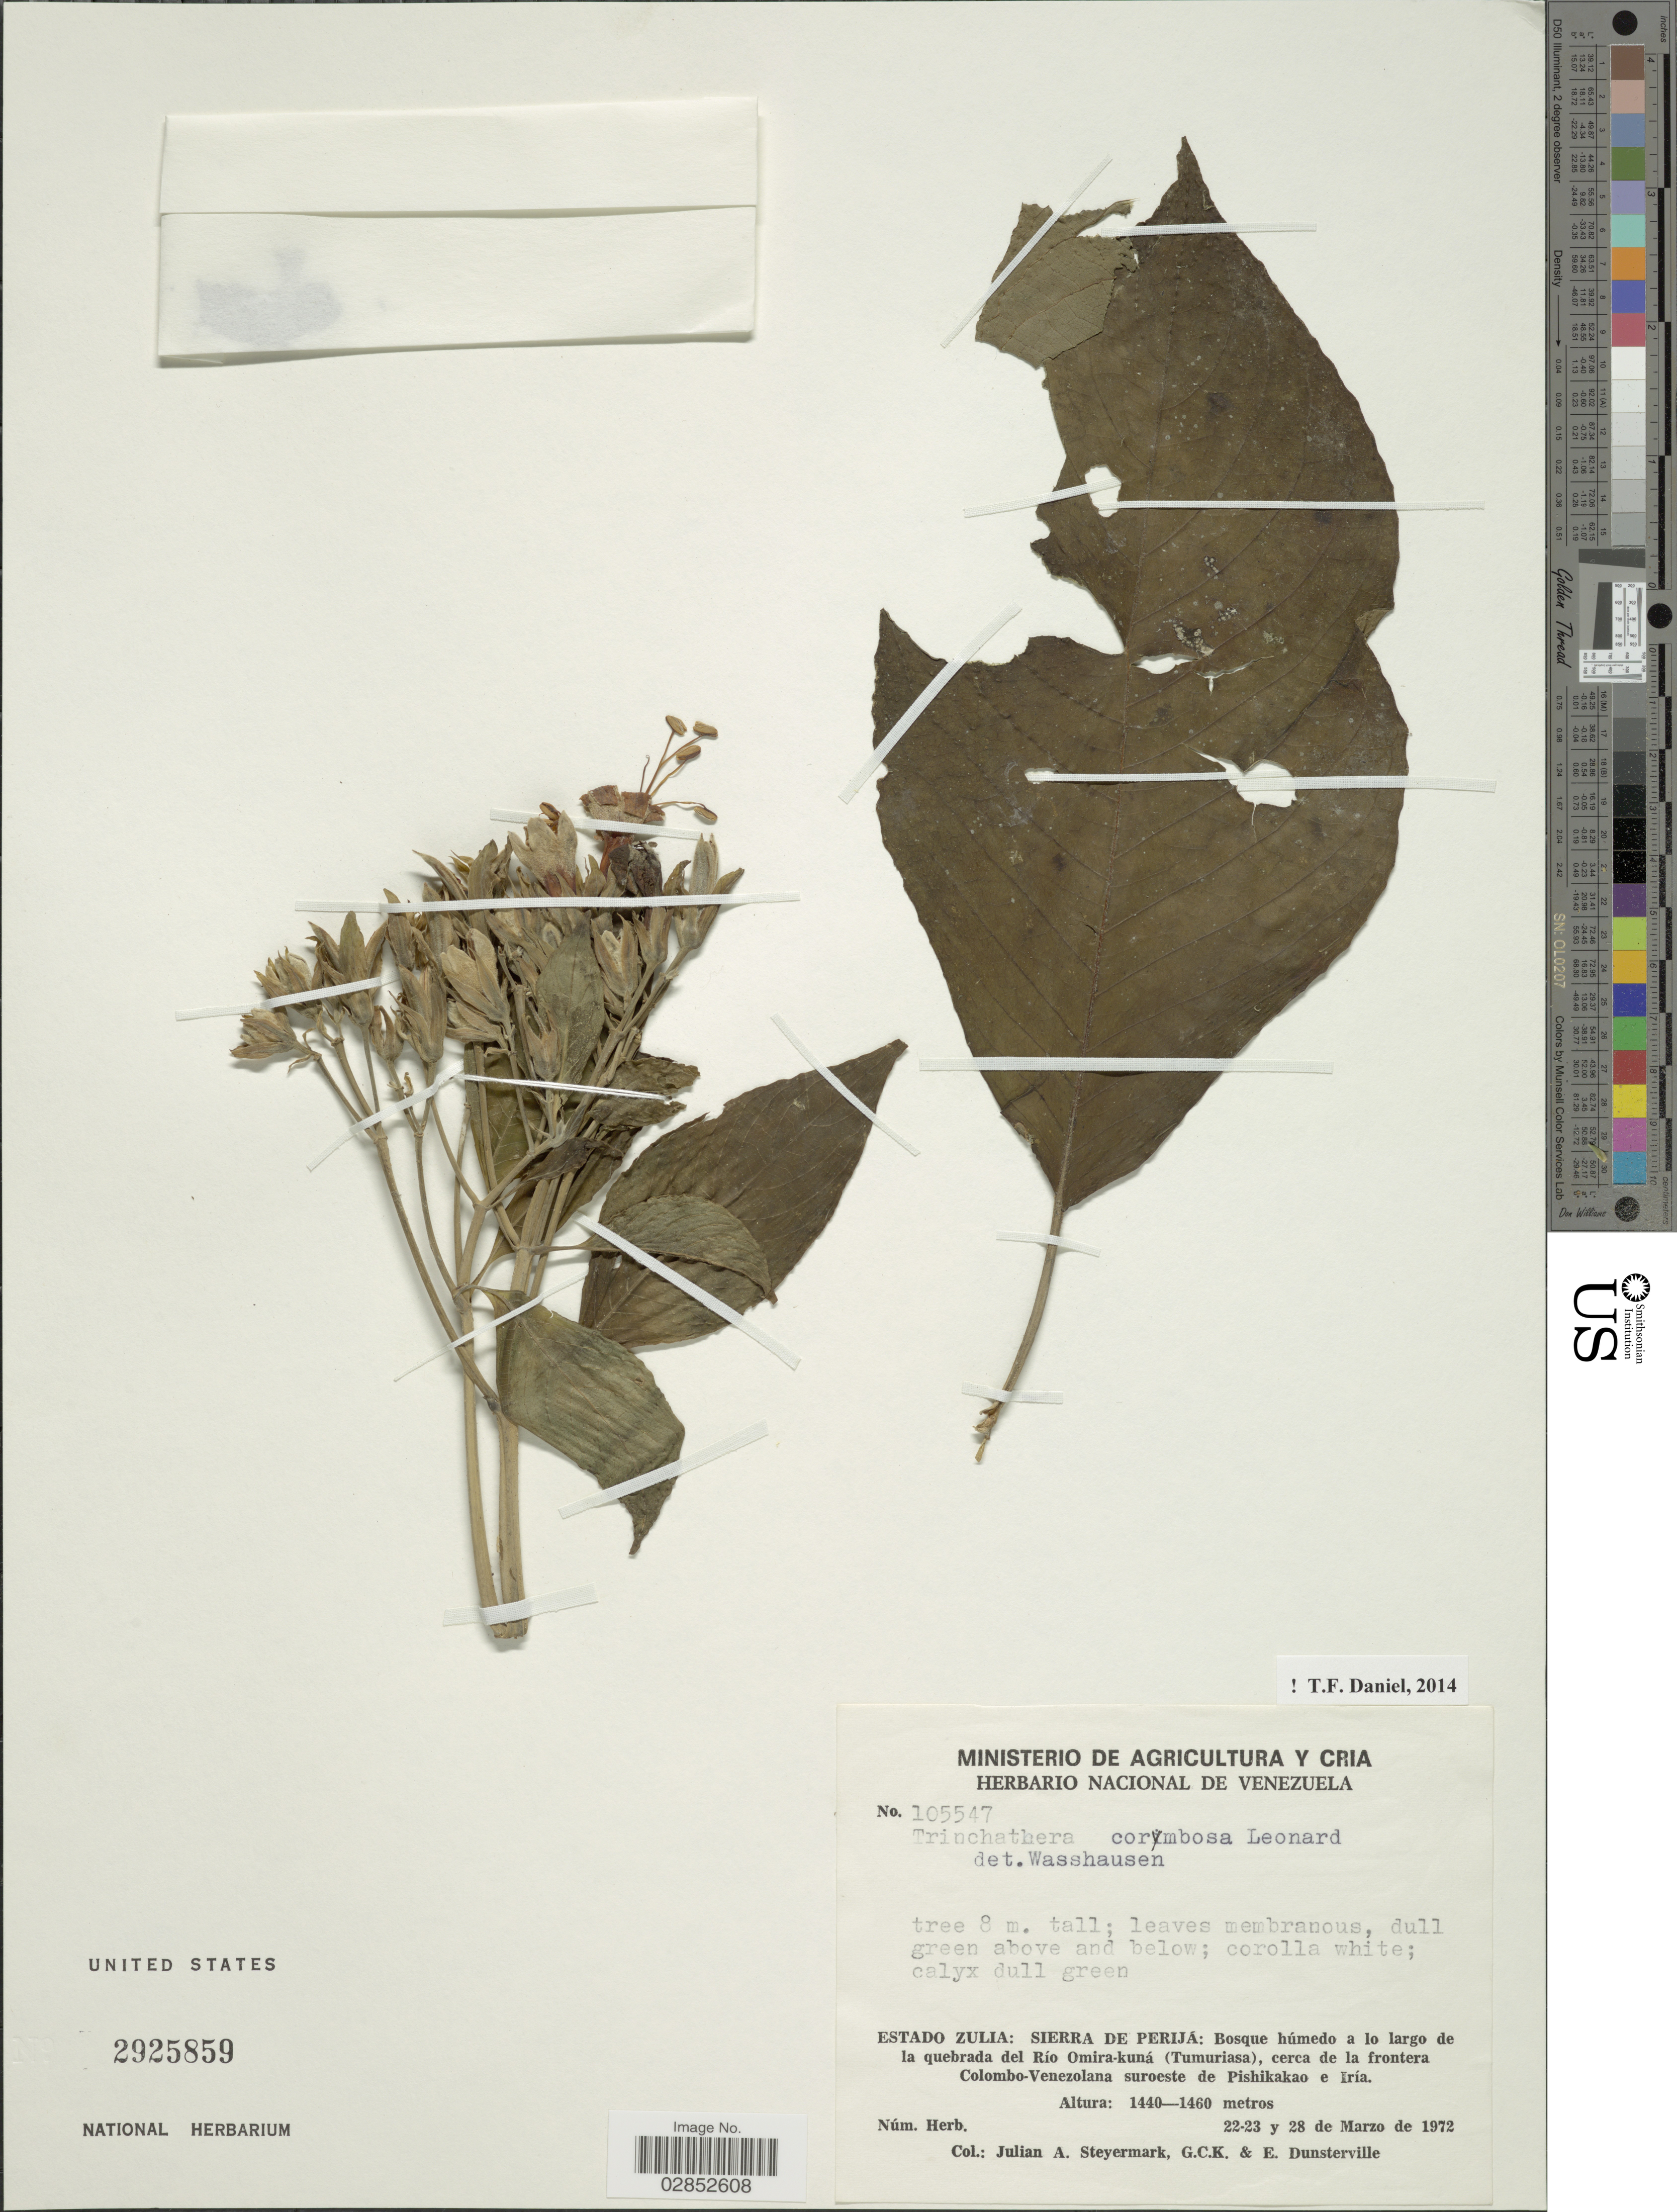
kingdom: Plantae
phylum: Tracheophyta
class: Magnoliopsida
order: Lamiales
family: Acanthaceae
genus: Trichanthera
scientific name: Trichanthera corymbosa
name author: Leonard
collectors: J. Steyermark, G. C. K. Dunsterville & E. Dunsterville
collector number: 105547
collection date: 1972-03-22/1972-03-28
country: Venezuela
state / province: Zulia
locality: Sierra de Perijá: Bosque húmedo a lo largo de la quebrada del Río Omira-kuná (Tumuriasa), cerca de la frontera Colombo-Venezolana suroeste de Pishikakao e Iría.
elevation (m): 1440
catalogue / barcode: US 2925859